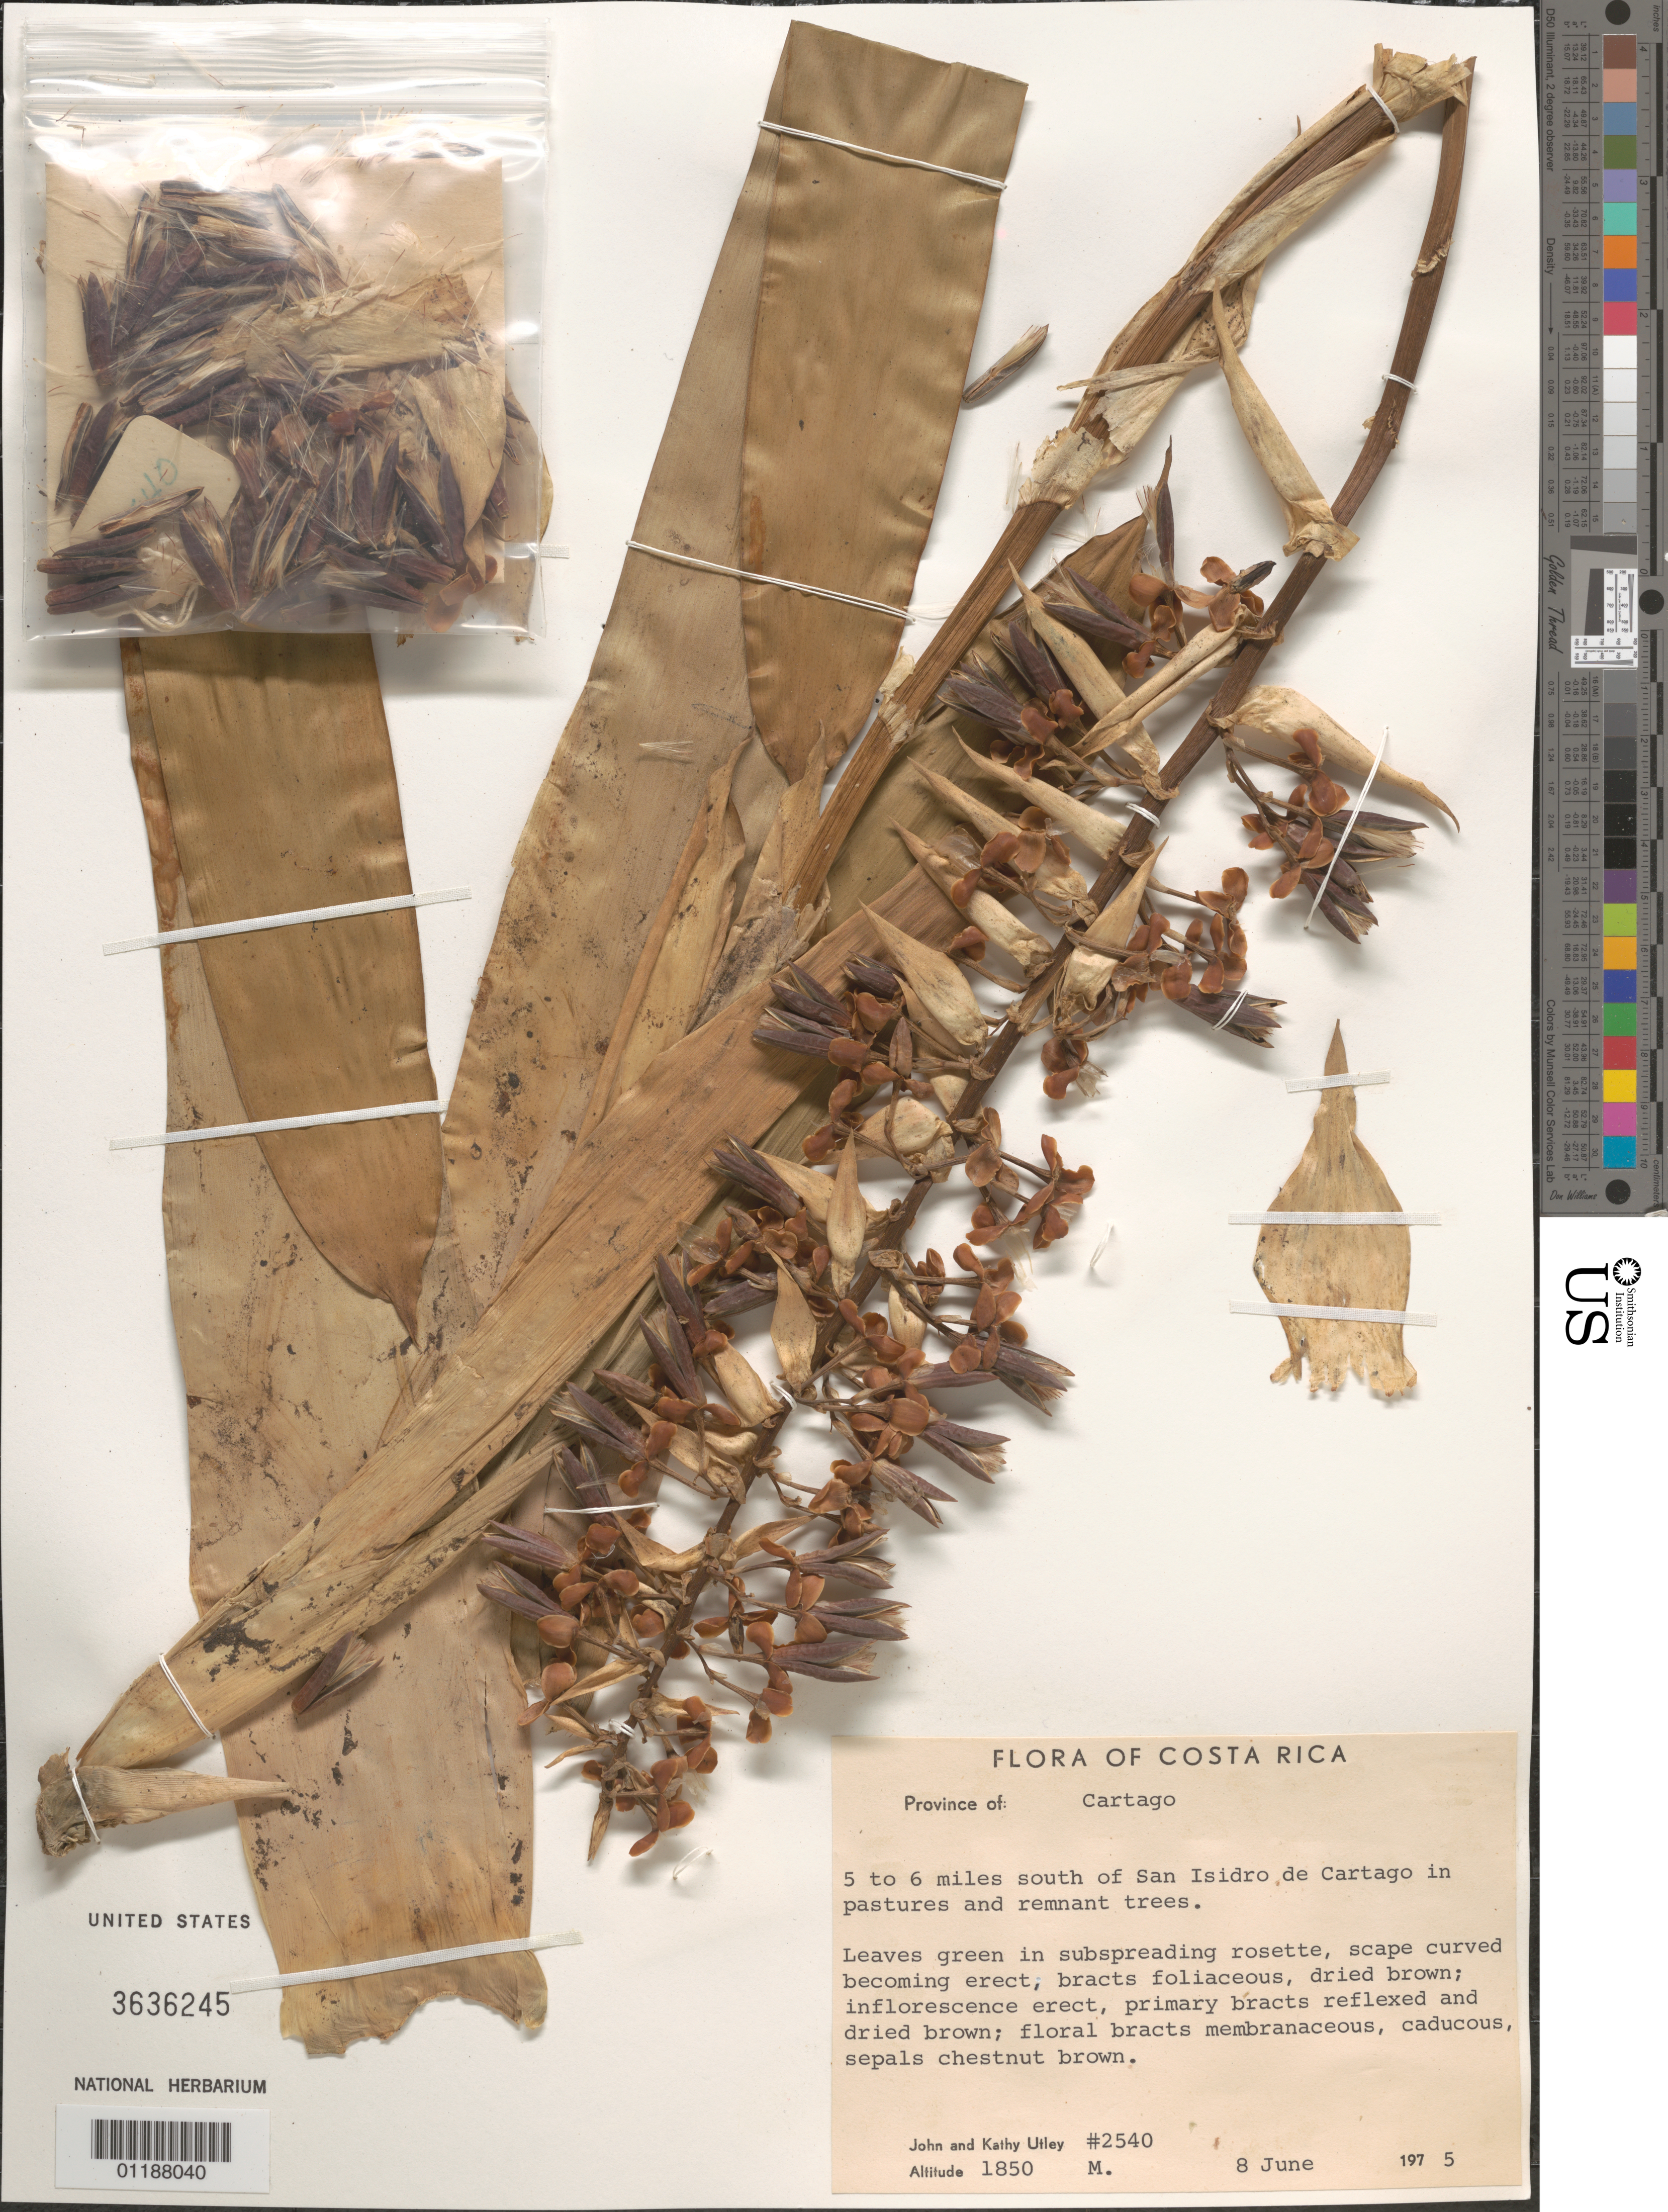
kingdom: Plantae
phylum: Tracheophyta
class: Liliopsida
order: Poales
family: Bromeliaceae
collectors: J. F. Utley & K. Burt-Utley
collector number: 2540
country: Costa Rica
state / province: Cartago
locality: s of San Iisdro de Cartago in pastures and remnant trees.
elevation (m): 1850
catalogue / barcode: US 3636245